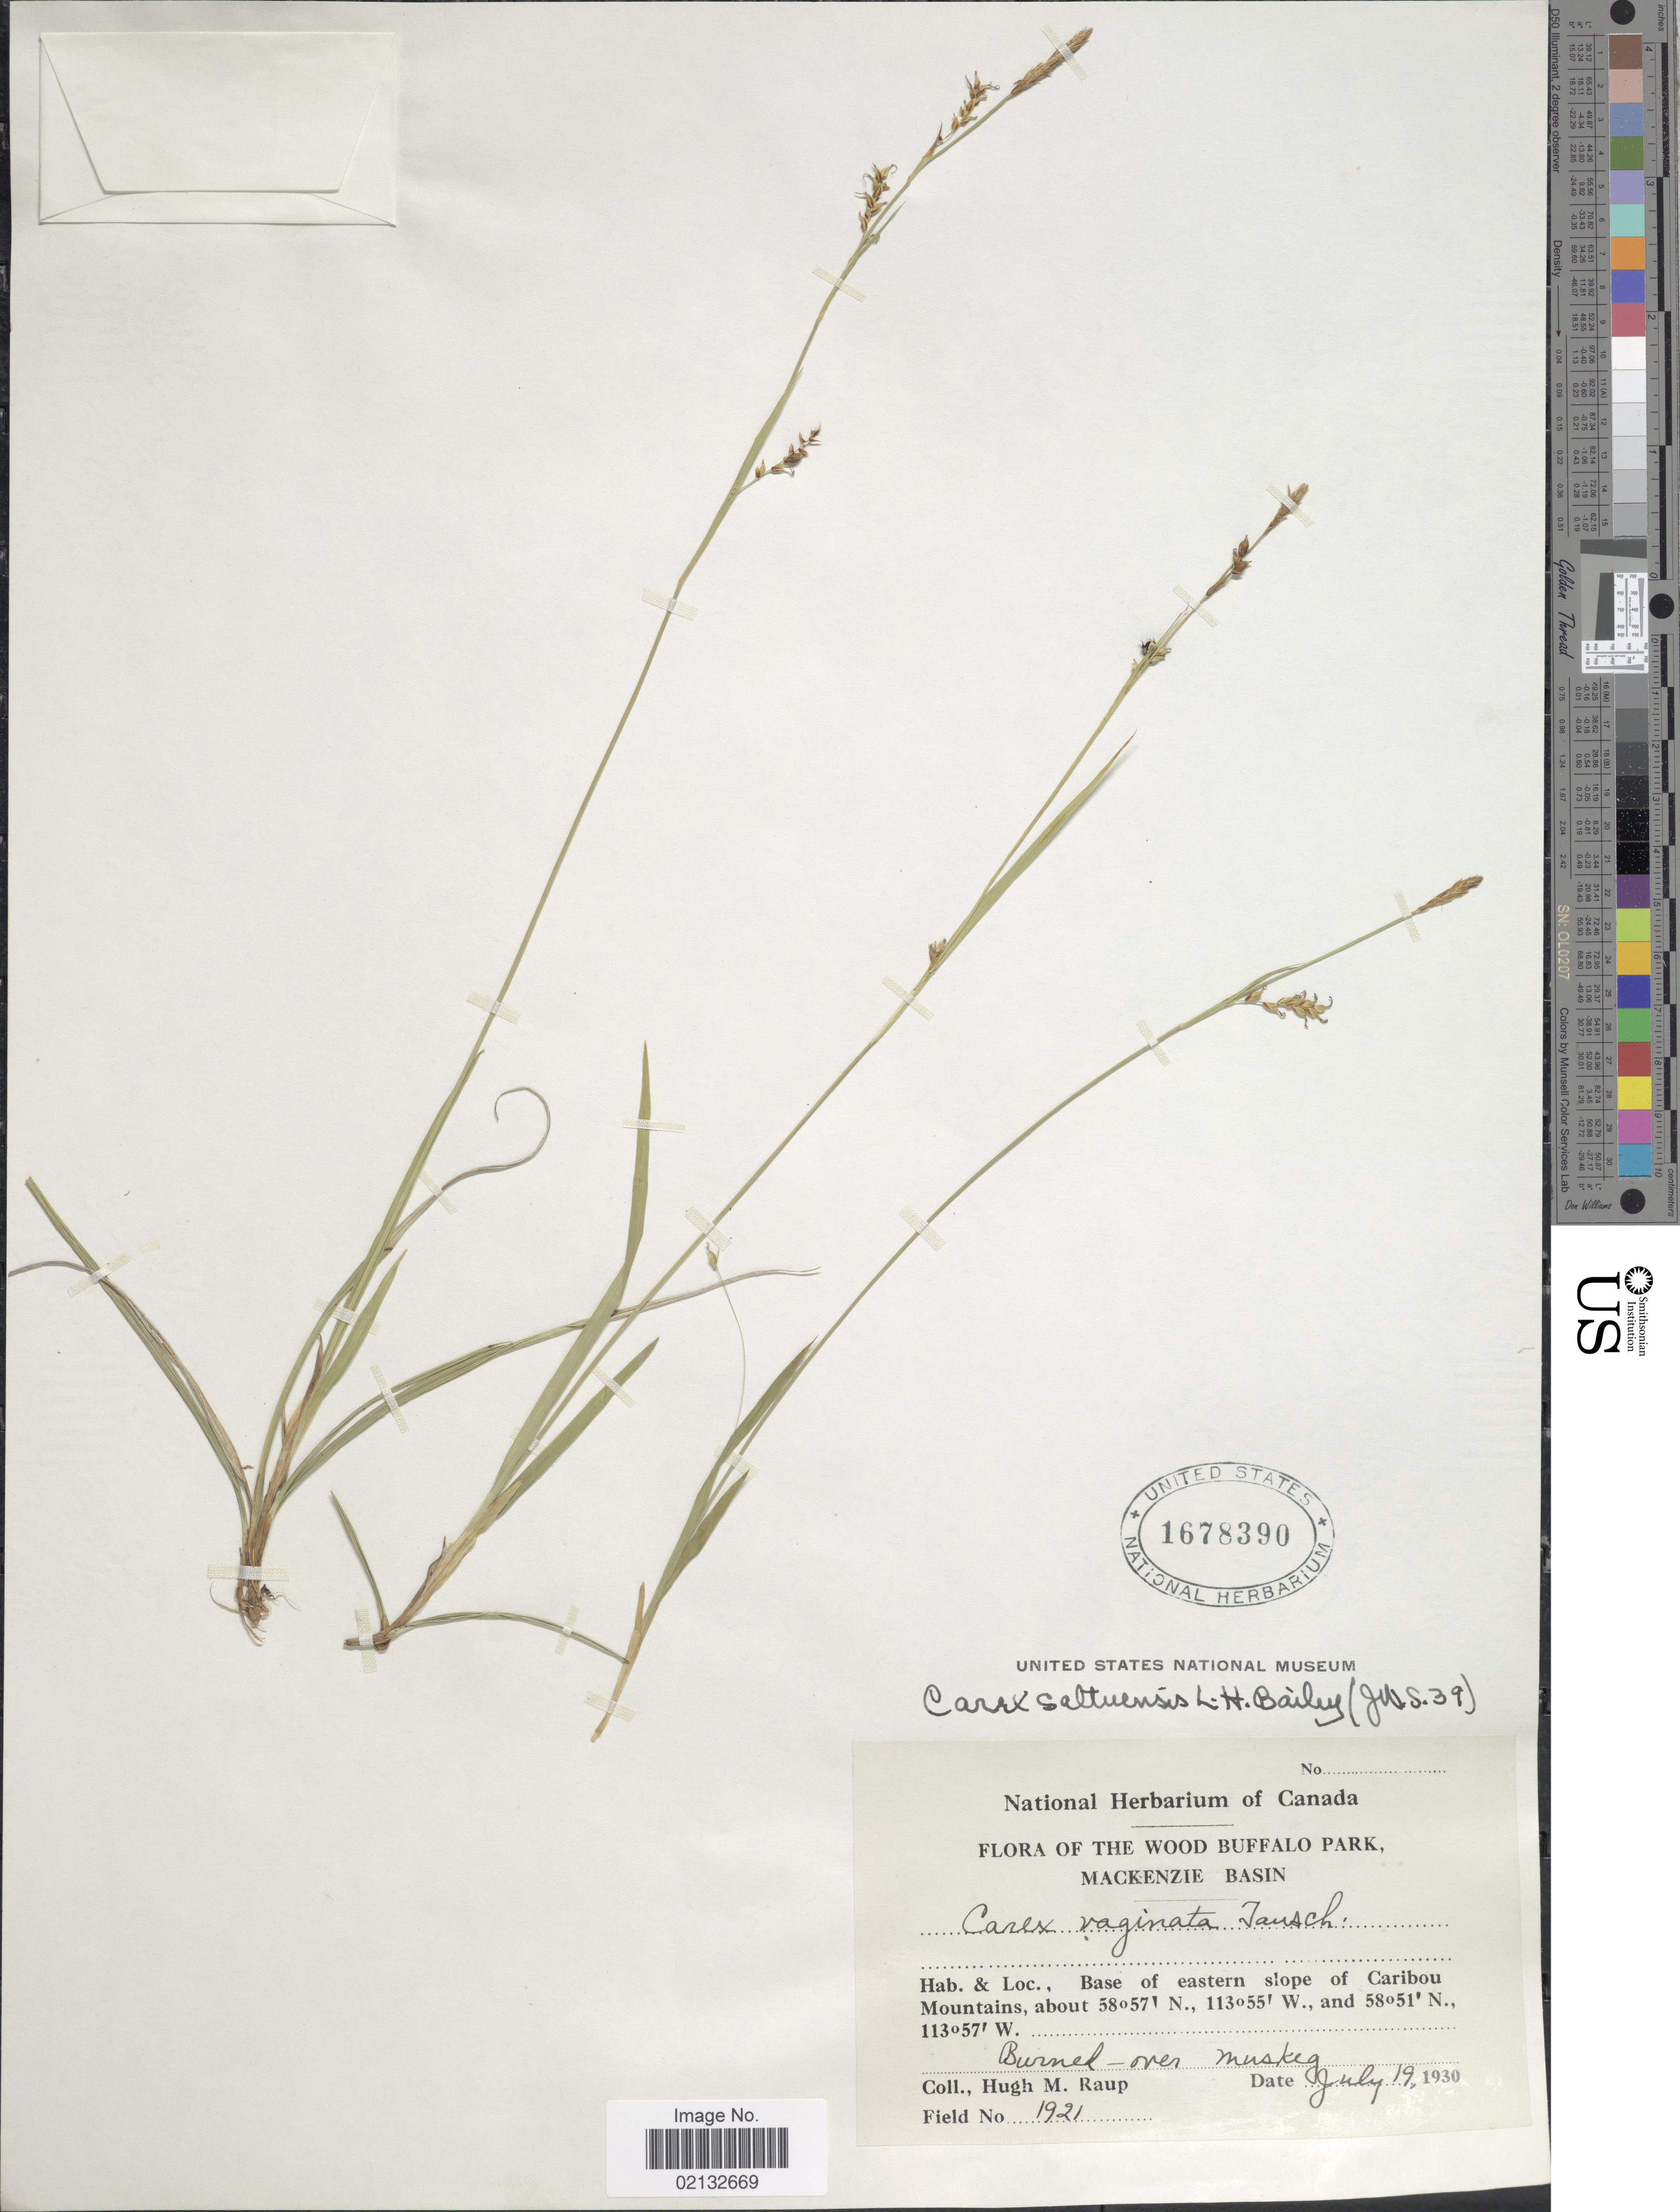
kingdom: Plantae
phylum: Tracheophyta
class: Liliopsida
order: Poales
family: Cyperaceae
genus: Carex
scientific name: Carex vaginata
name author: Tausch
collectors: H. Raup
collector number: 1921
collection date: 1930-07-19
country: Canada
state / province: Alberta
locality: The Wood Buffalo Park, Mackenzie Basin. Base of eastern slope of Caribou Mountains. Burnel- over muskeg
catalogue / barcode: US 1678390